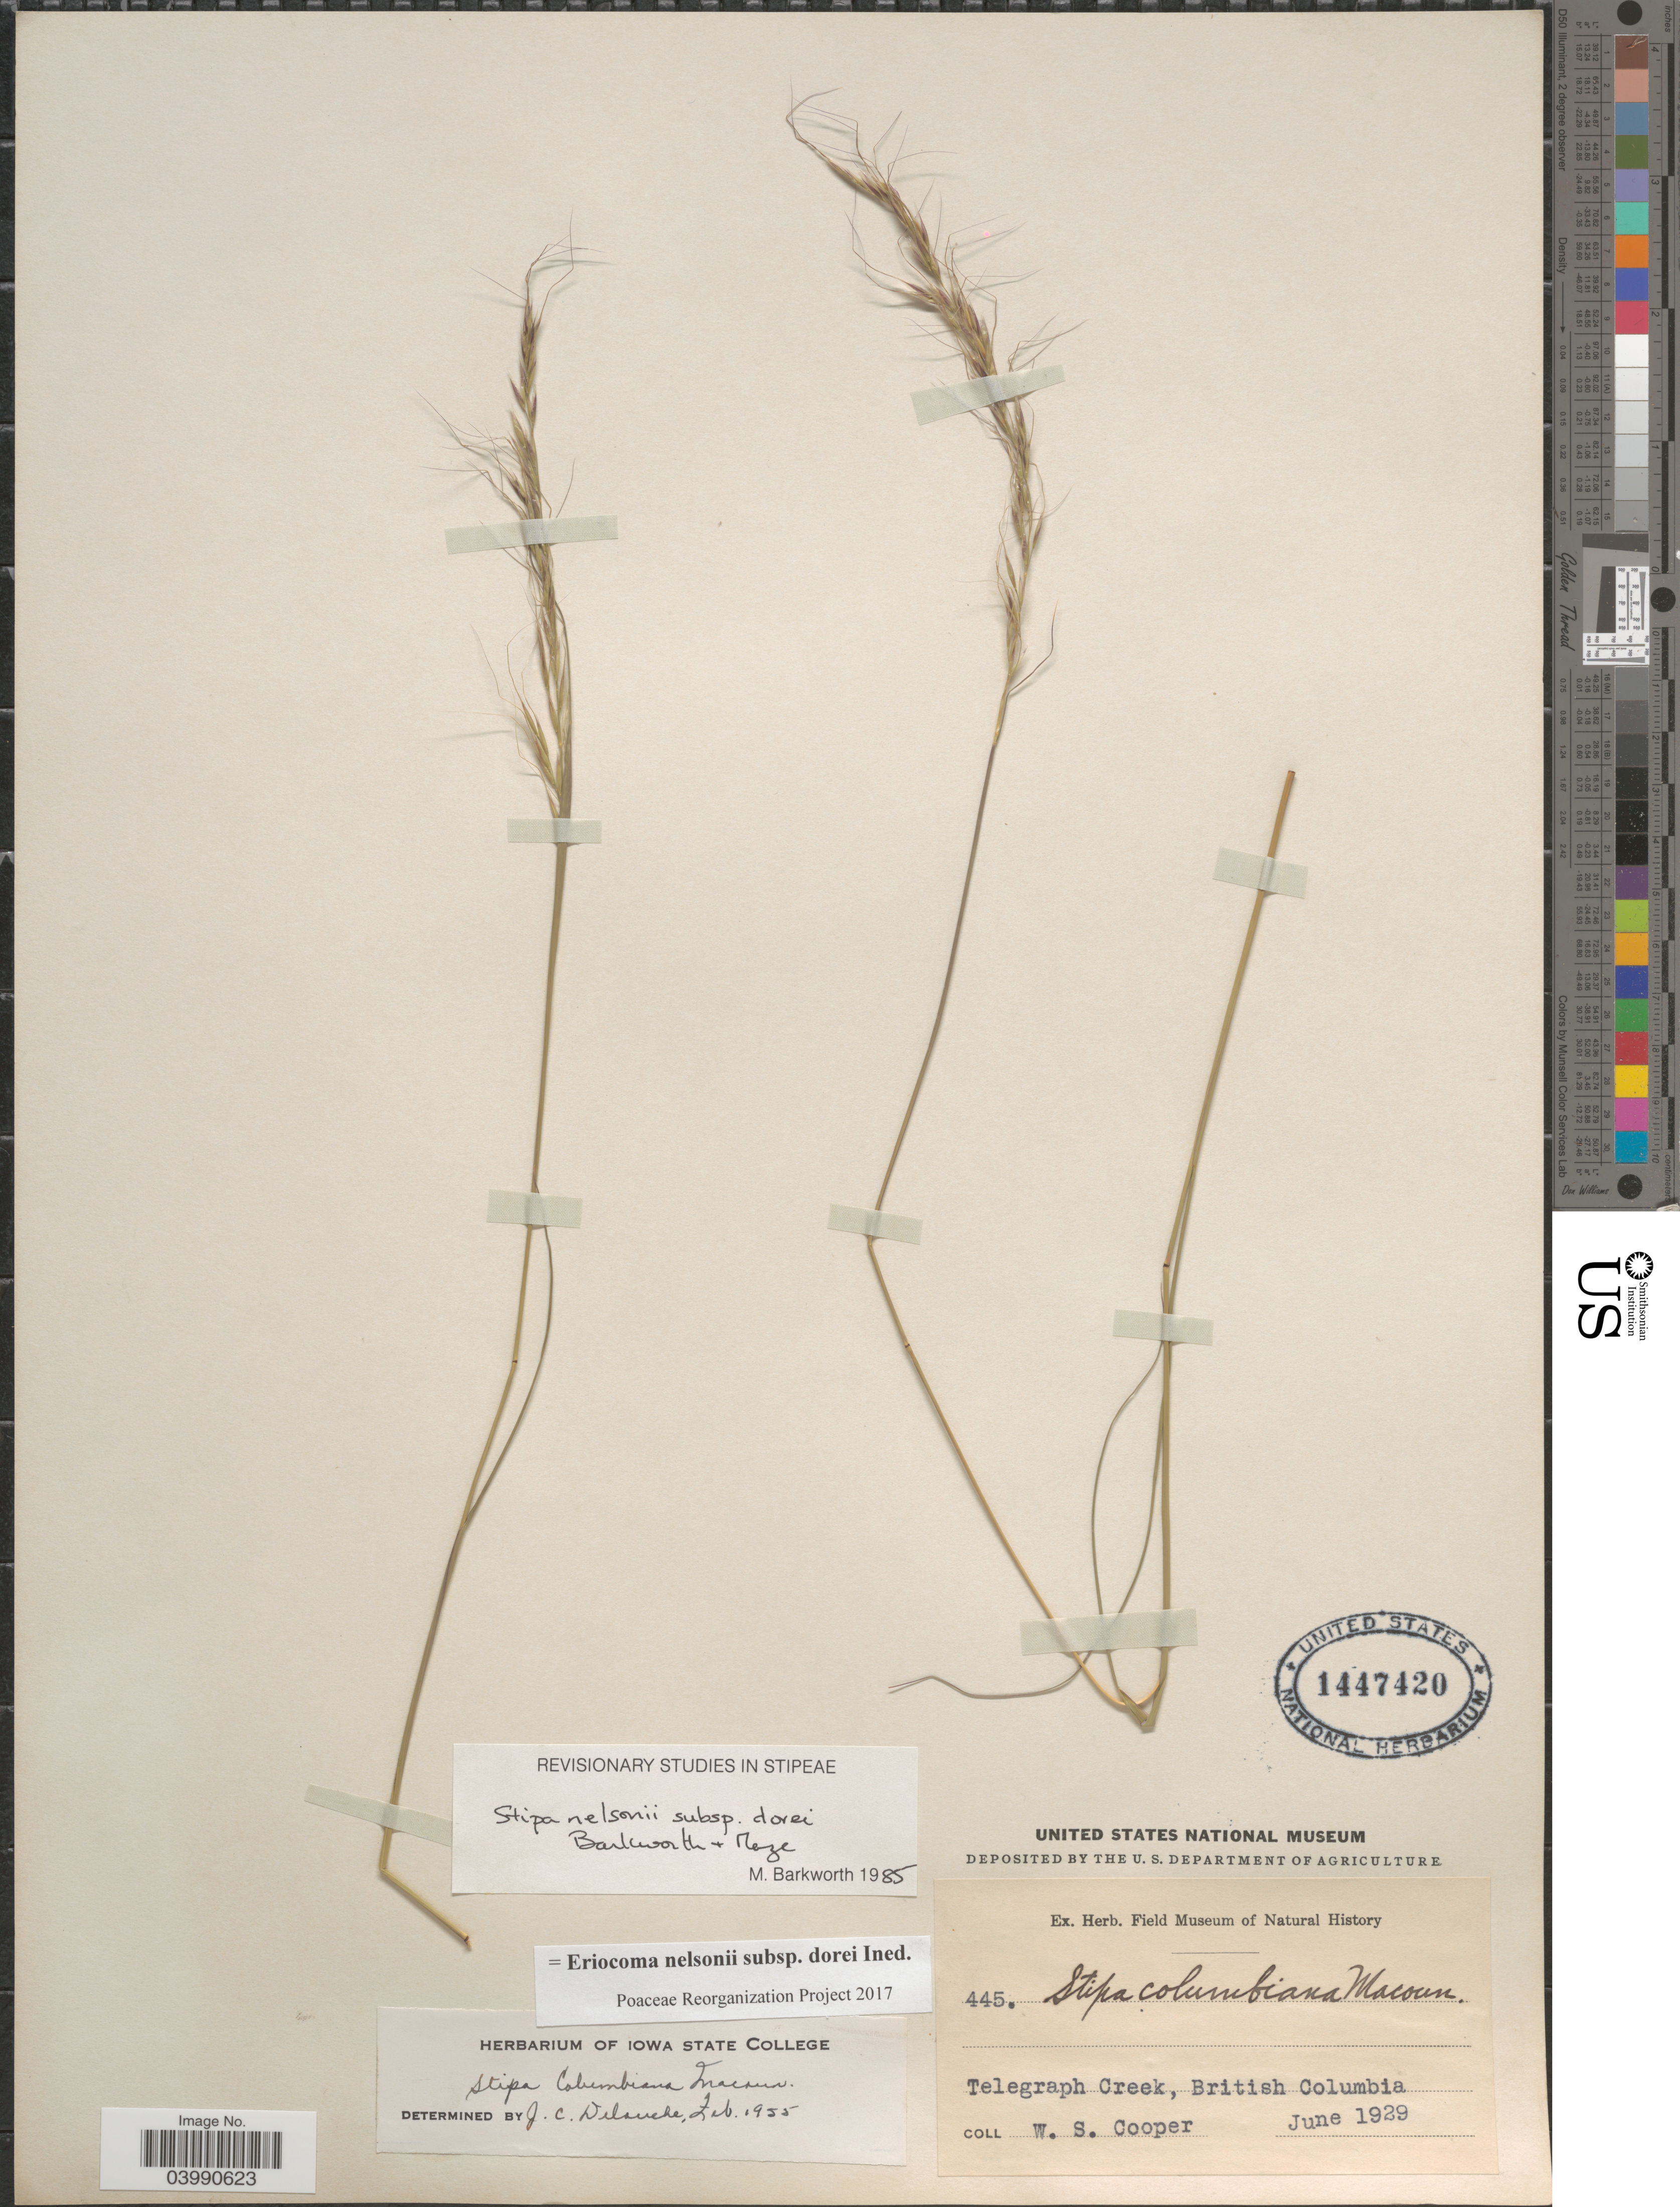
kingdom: Plantae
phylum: Tracheophyta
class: Liliopsida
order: Poales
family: Poaceae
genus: Eriocoma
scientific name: Eriocoma nelsonii subsp. dorei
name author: (Barkworth & J. Maze) Romasch.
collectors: W. Cooper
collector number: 445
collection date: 1929-06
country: Canada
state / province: British Columbia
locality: Telegraph Creek.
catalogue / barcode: US 1447420